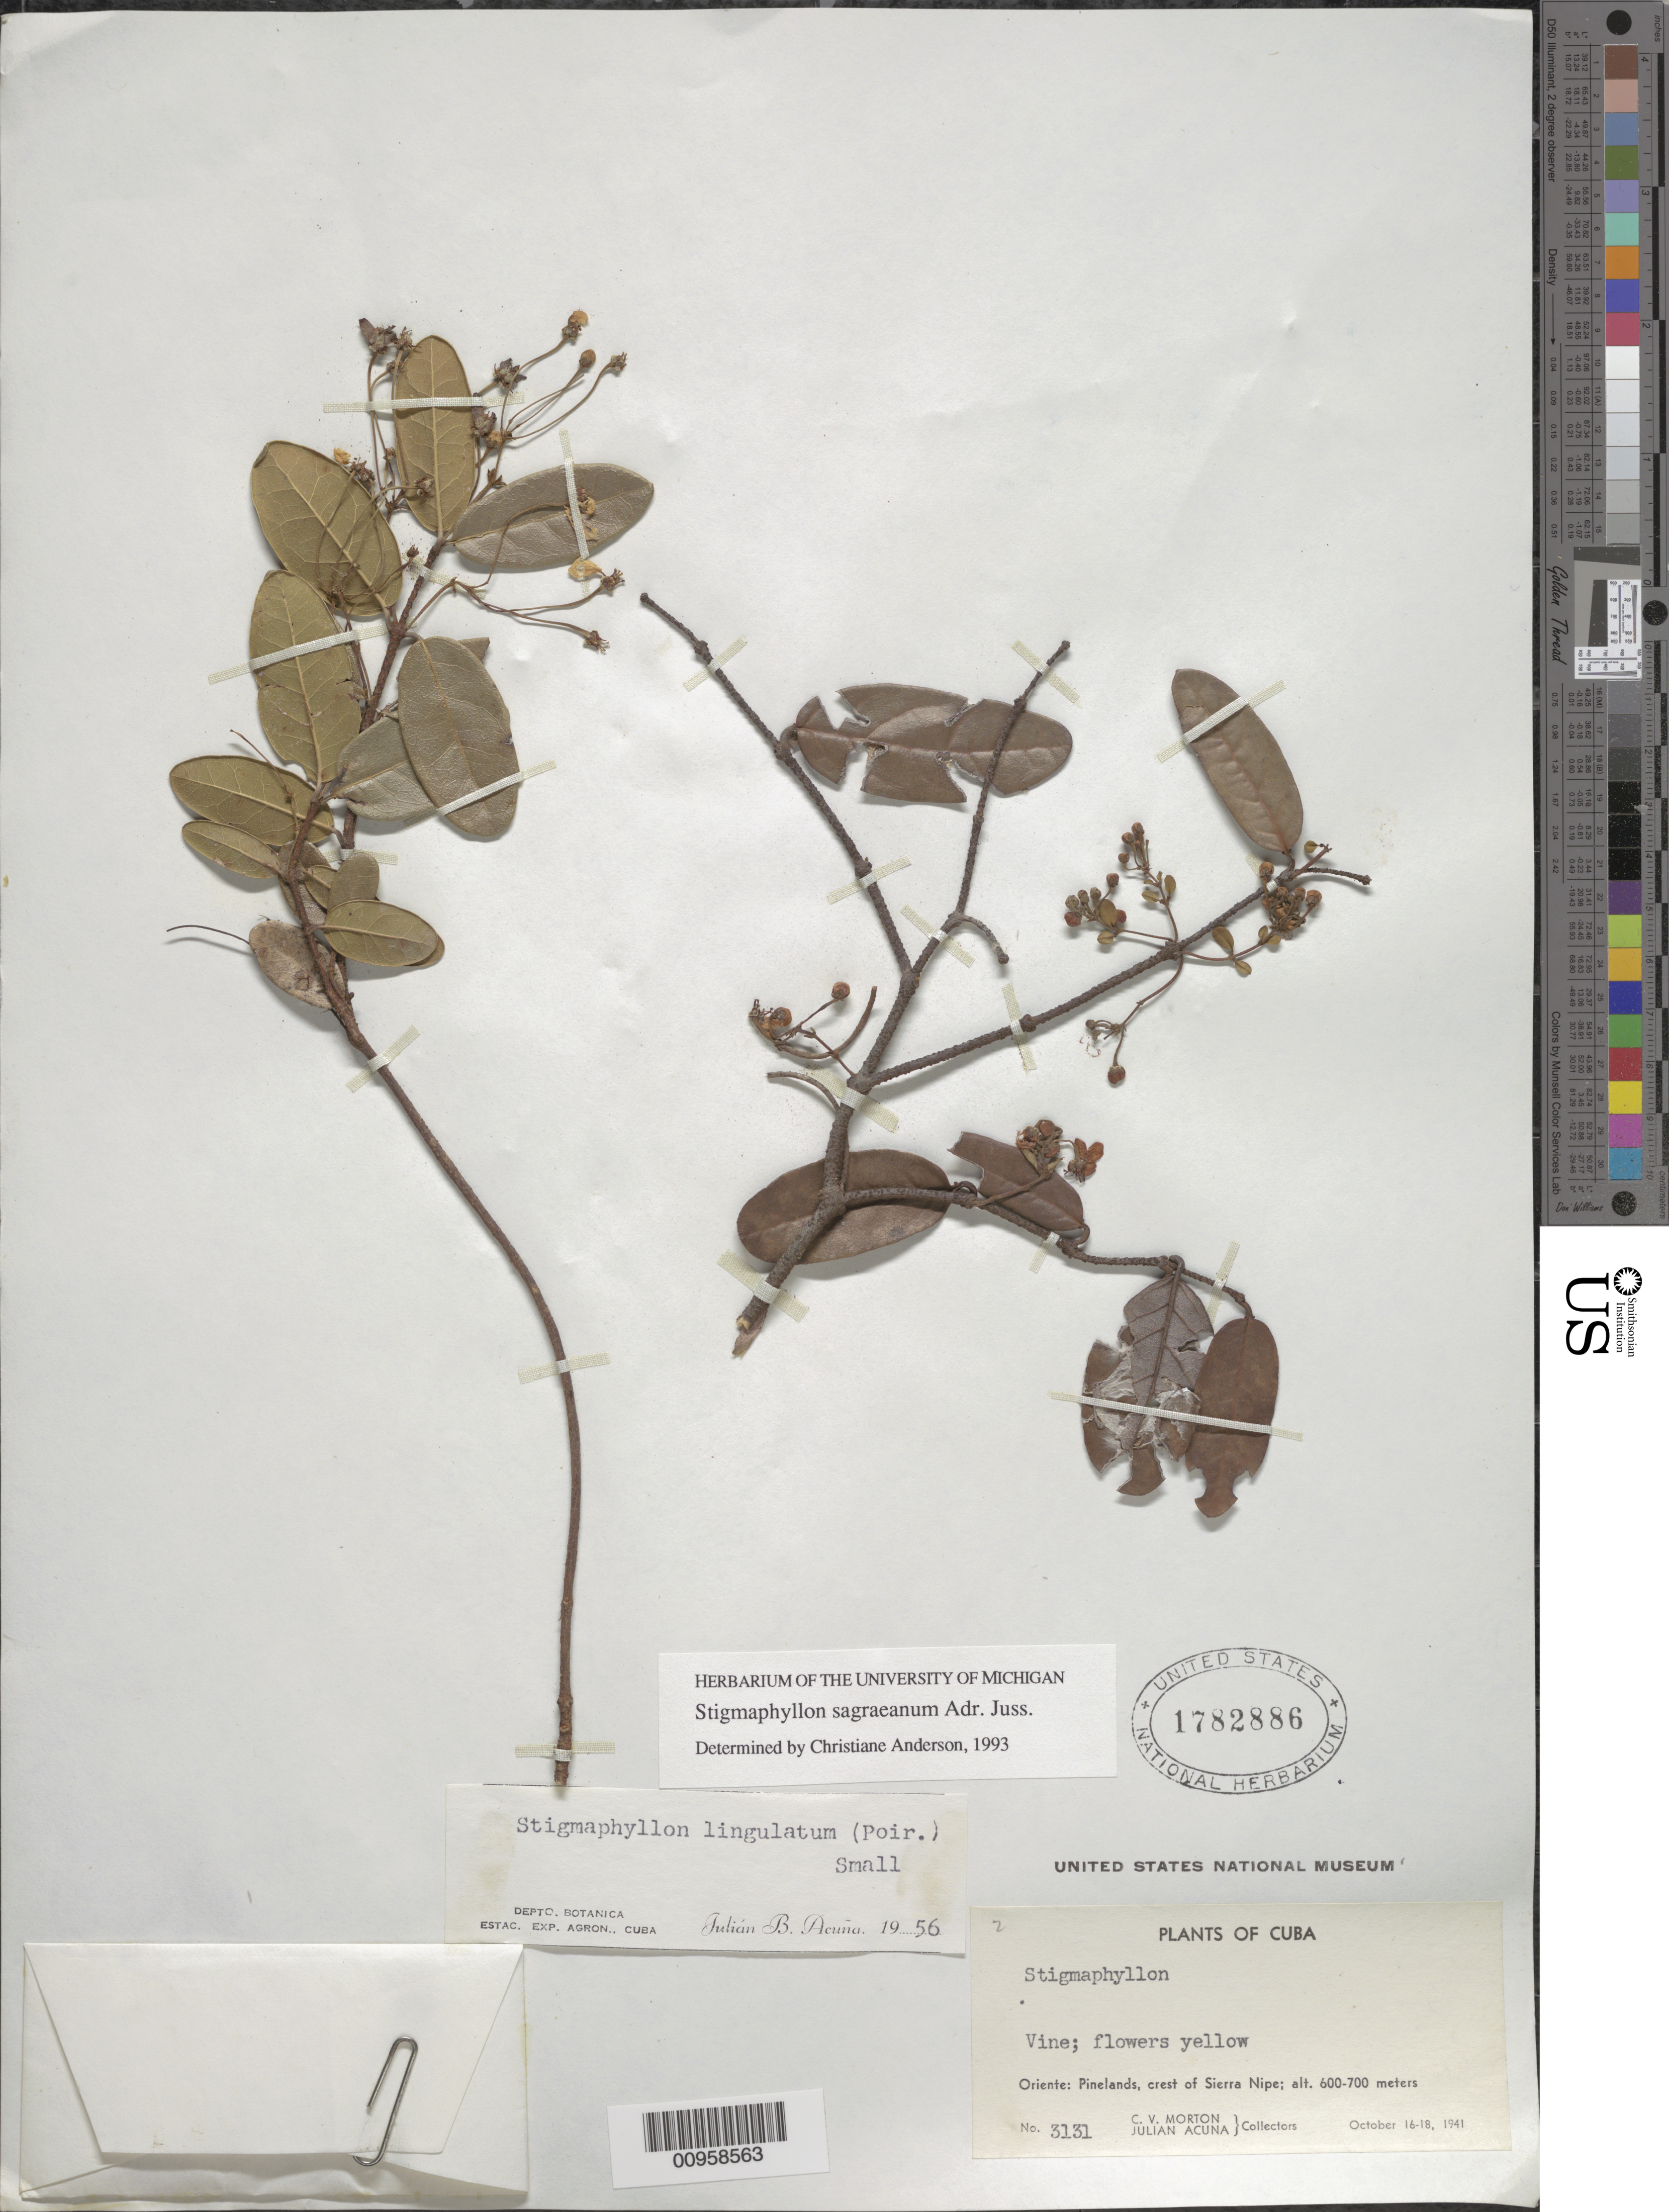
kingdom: Plantae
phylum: Tracheophyta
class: Magnoliopsida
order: Malpighiales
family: Malpighiaceae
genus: Stigmaphyllon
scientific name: Stigmaphyllon sagraeanum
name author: Juss.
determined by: Anderson, C.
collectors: C. V. Morton & J. Acuña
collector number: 3131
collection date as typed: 16 Oct 1941 to 18 Oct 1941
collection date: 1941-10-16/1941-10-18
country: Cuba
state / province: Holguín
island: Cuba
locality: Crest of Sierra Nipe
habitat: Pinelands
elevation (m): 600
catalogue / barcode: US 1782886